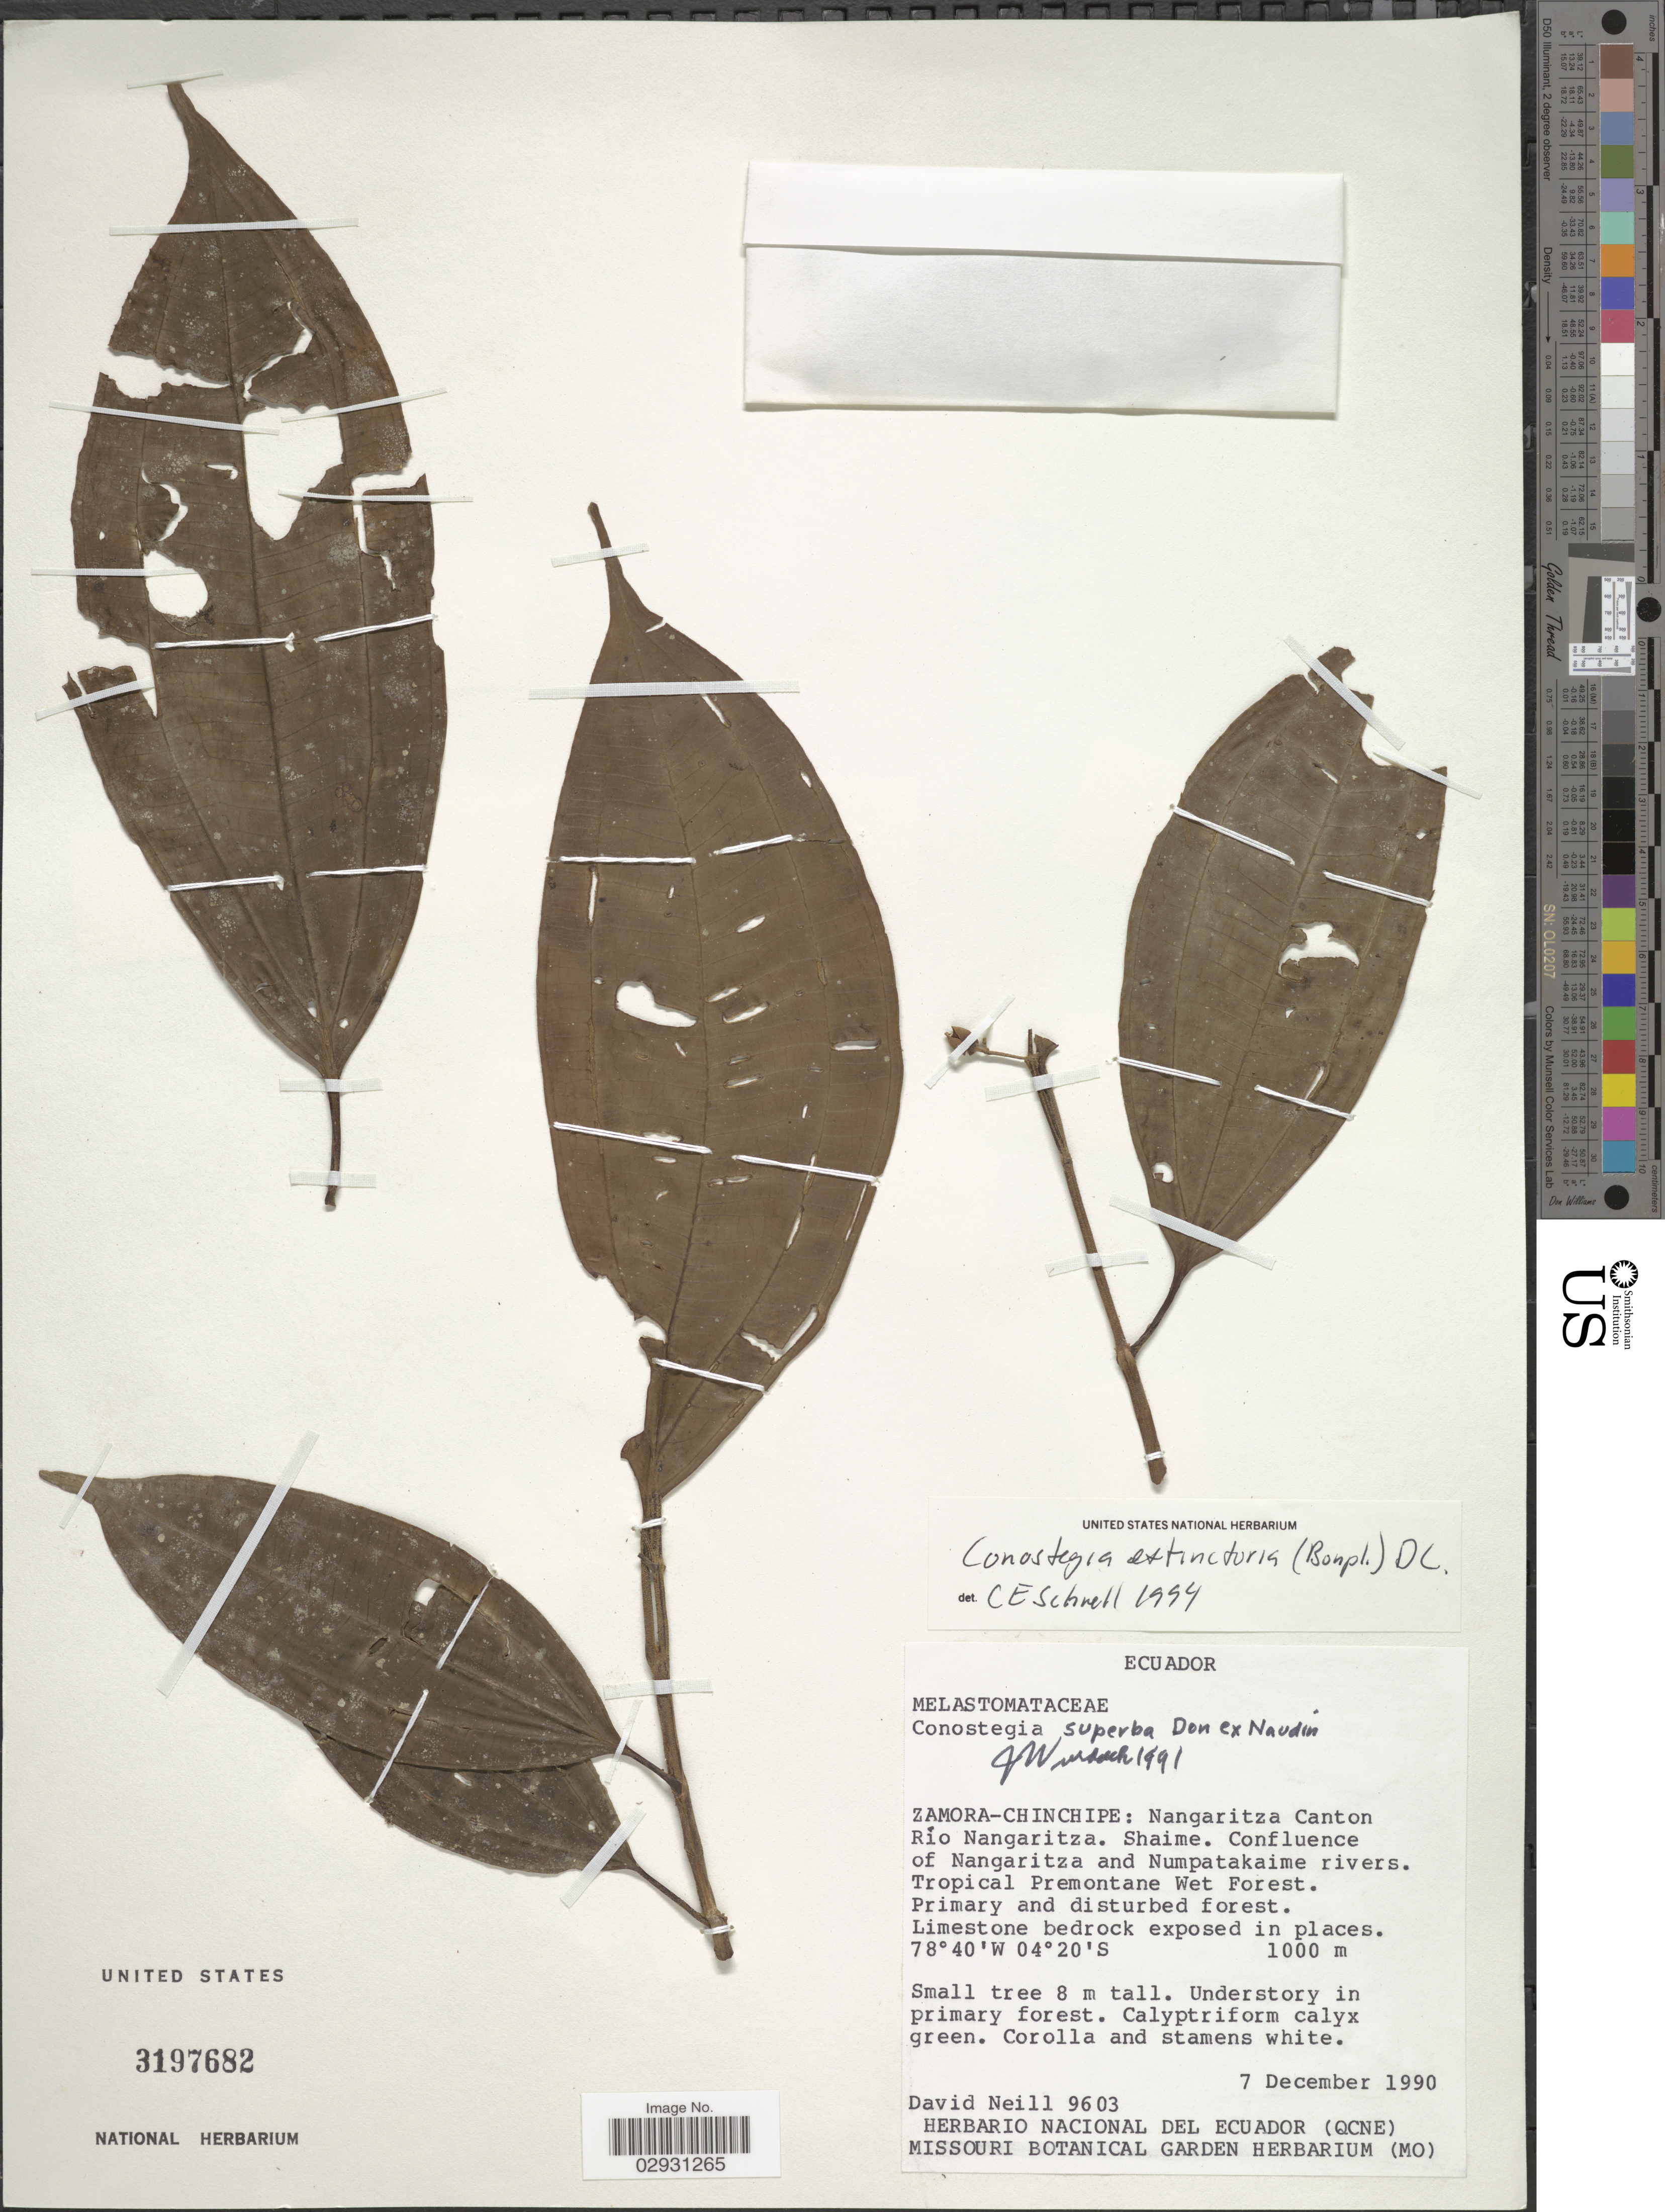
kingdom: Plantae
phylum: Tracheophyta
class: Magnoliopsida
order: Myrtales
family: Melastomataceae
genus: Conostegia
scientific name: Conostegia extinctoria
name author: (Bonpl.) D. Don ex DC.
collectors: D. Neill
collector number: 9603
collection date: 1990-12-07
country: Ecuador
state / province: Zamora-Chinchipe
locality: Nangaritza Canton Río Nangaritza. Shaime. Confluence of Nangaritza and Numpatakaime rivers. Tropical Premontane Wet Forest.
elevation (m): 1000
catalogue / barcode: US 3197682